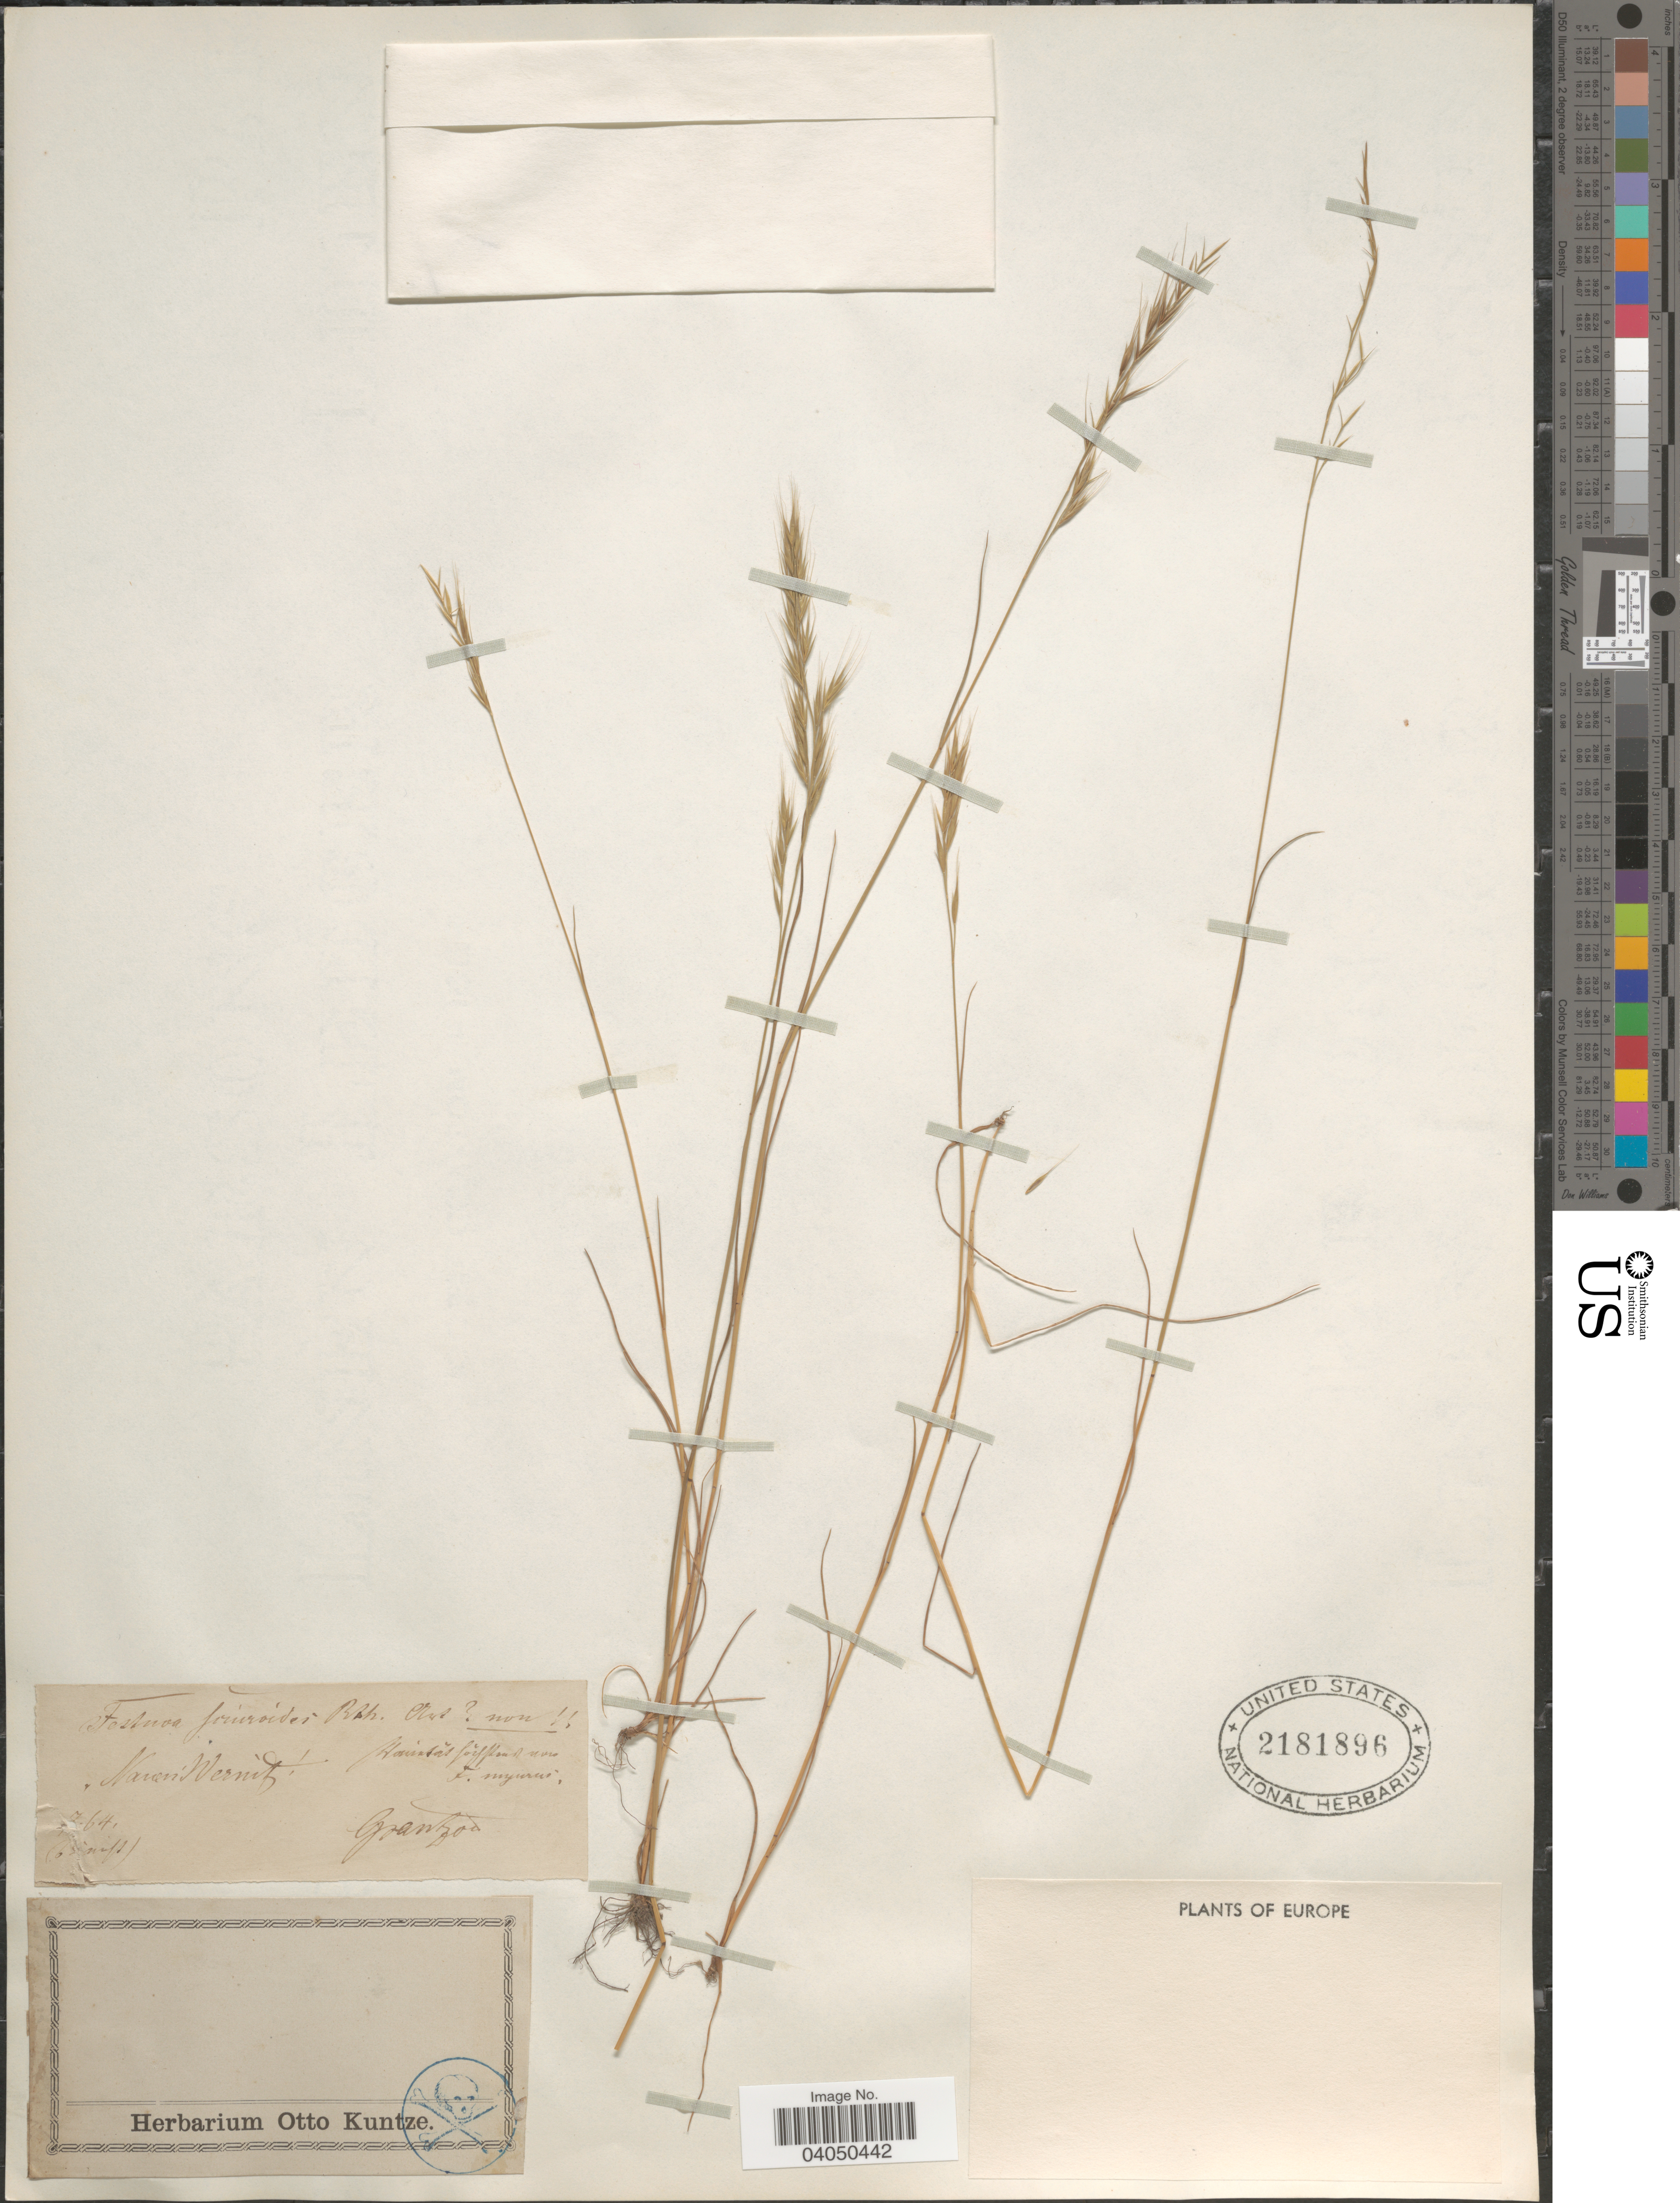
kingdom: Plantae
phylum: Tracheophyta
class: Liliopsida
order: Poales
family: Poaceae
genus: Festuca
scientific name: Festuca sp.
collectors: Grantzow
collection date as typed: Transcribed d/m/y: /7/64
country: Germany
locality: Nauen Wernitz.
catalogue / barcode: US 2181896